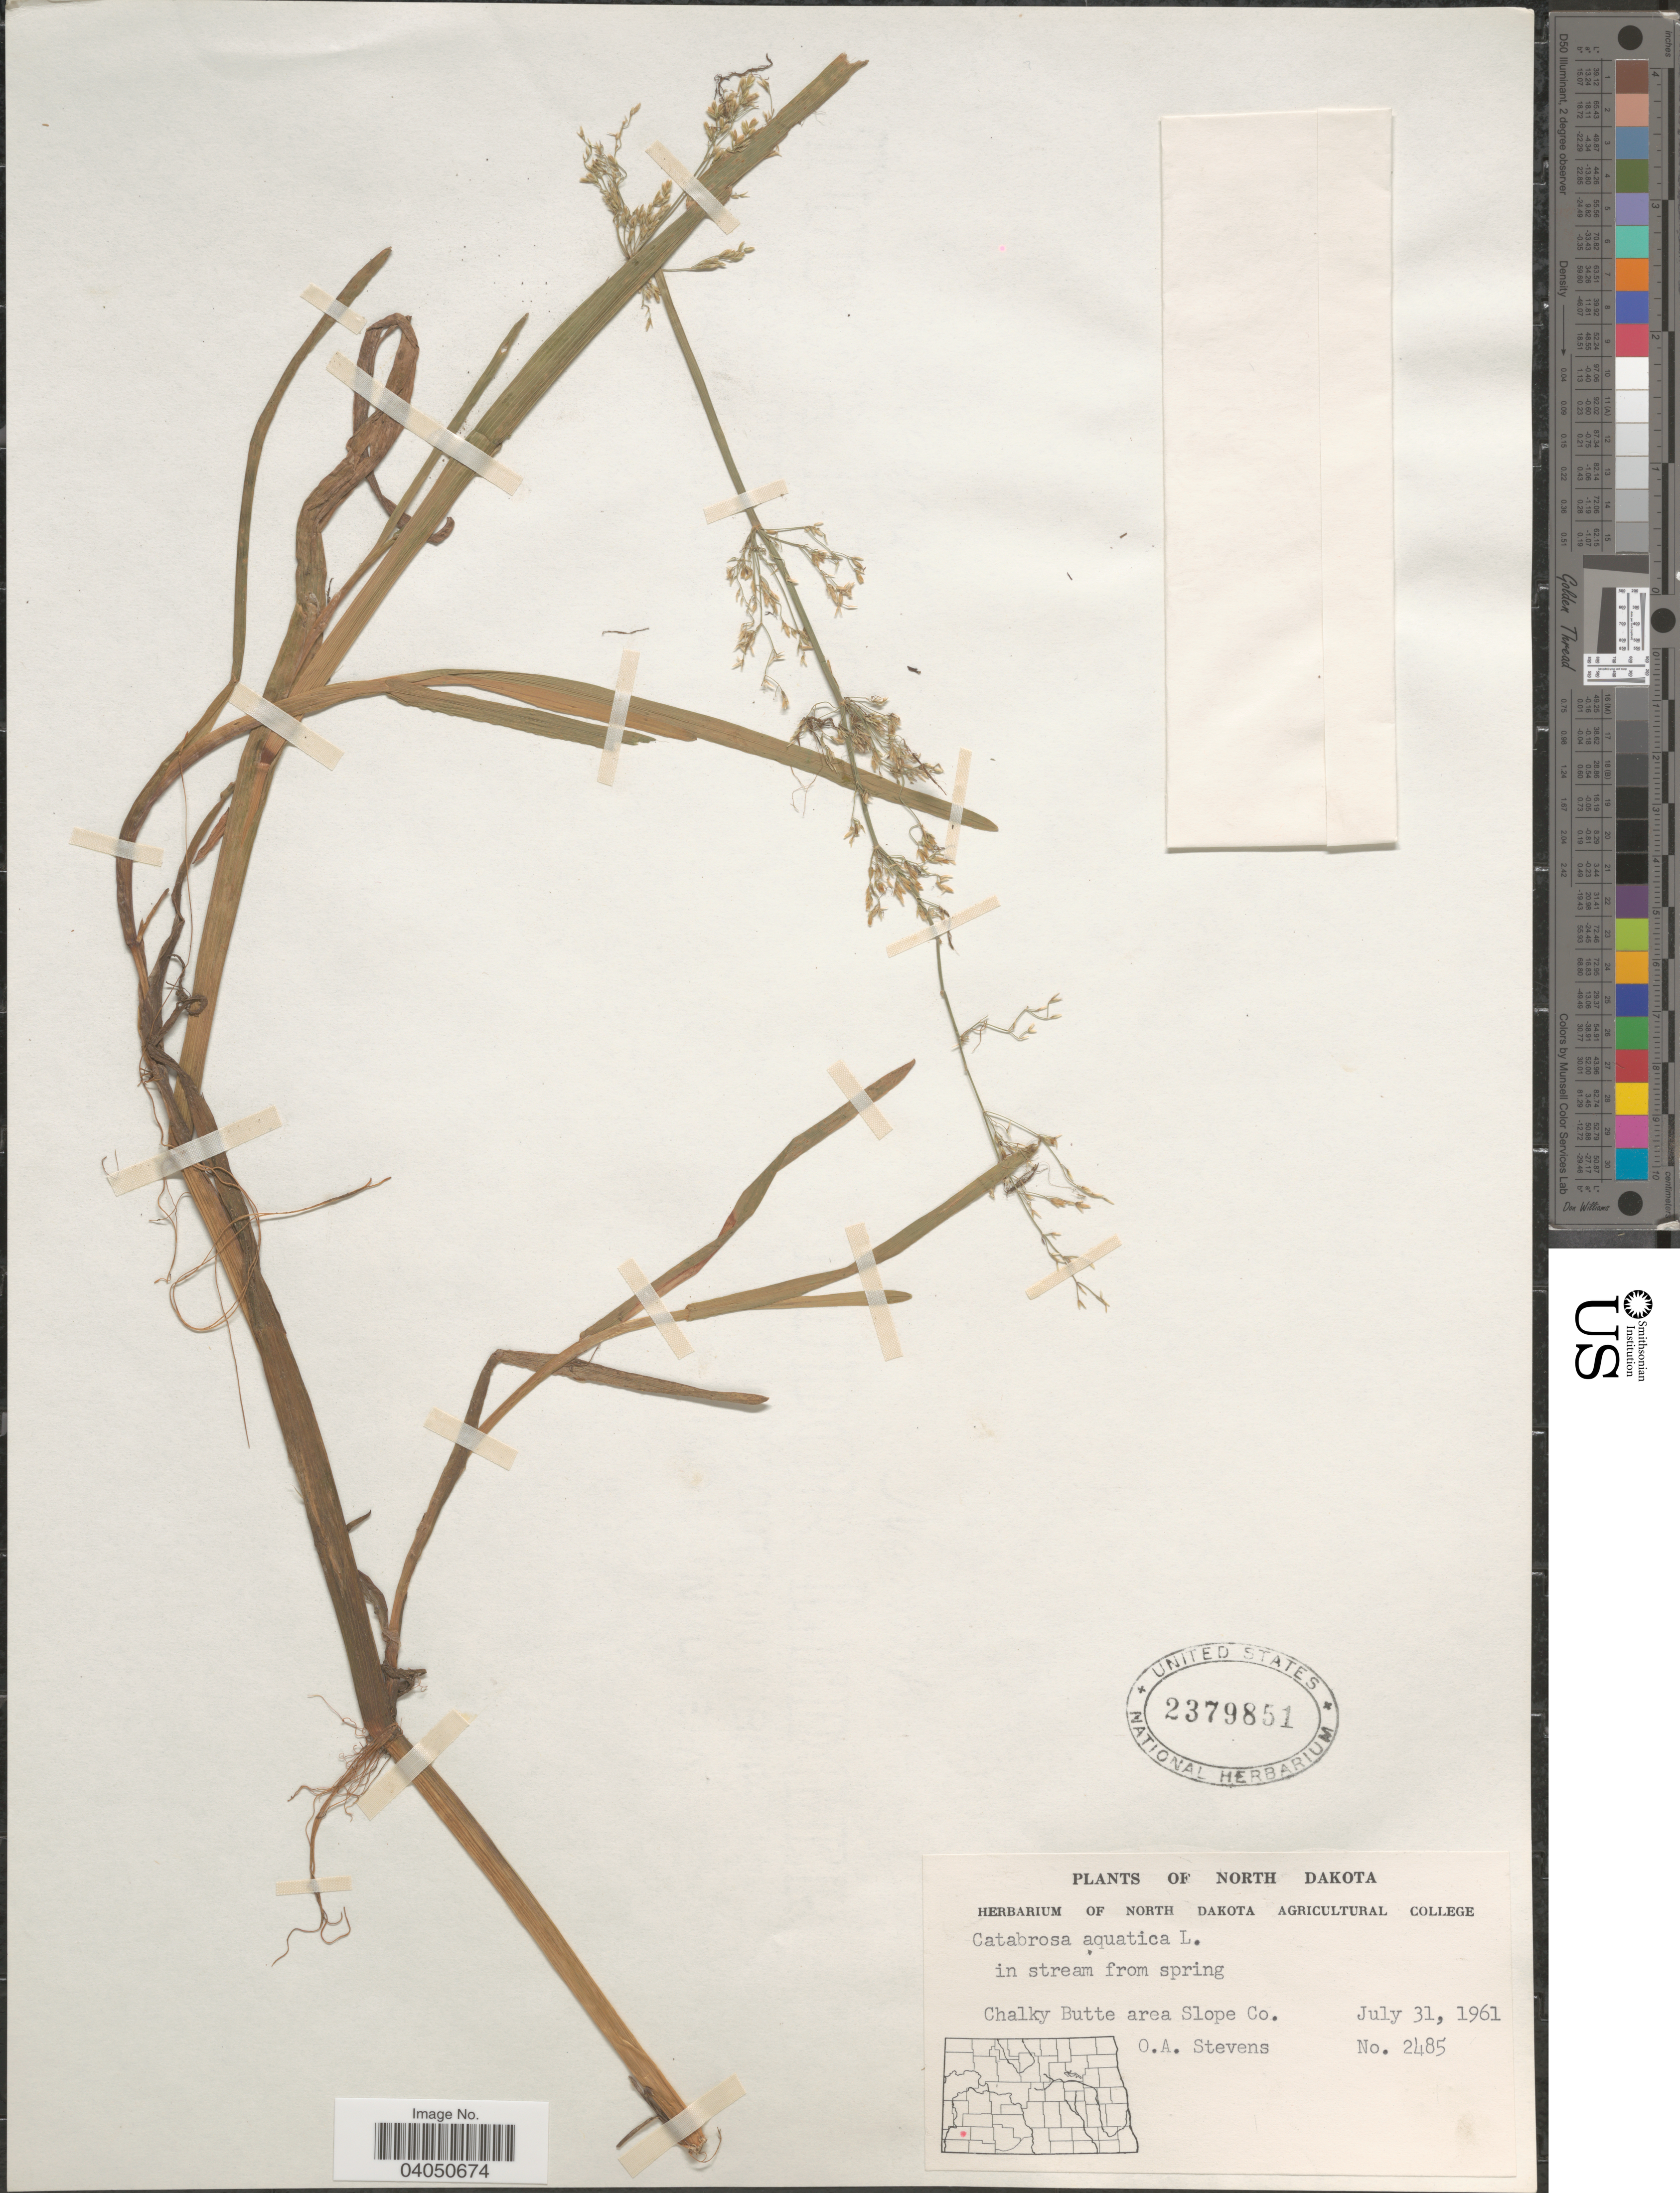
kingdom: Plantae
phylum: Tracheophyta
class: Liliopsida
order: Poales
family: Poaceae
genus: Catabrosa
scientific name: Catabrosa aquatica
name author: (L.) P. Beauv.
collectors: O. A. Stevens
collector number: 2485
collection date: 1961-07-31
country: United States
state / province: North Dakota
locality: In stream from spring Chalky Butte area Slope Co.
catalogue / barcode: US 2379851